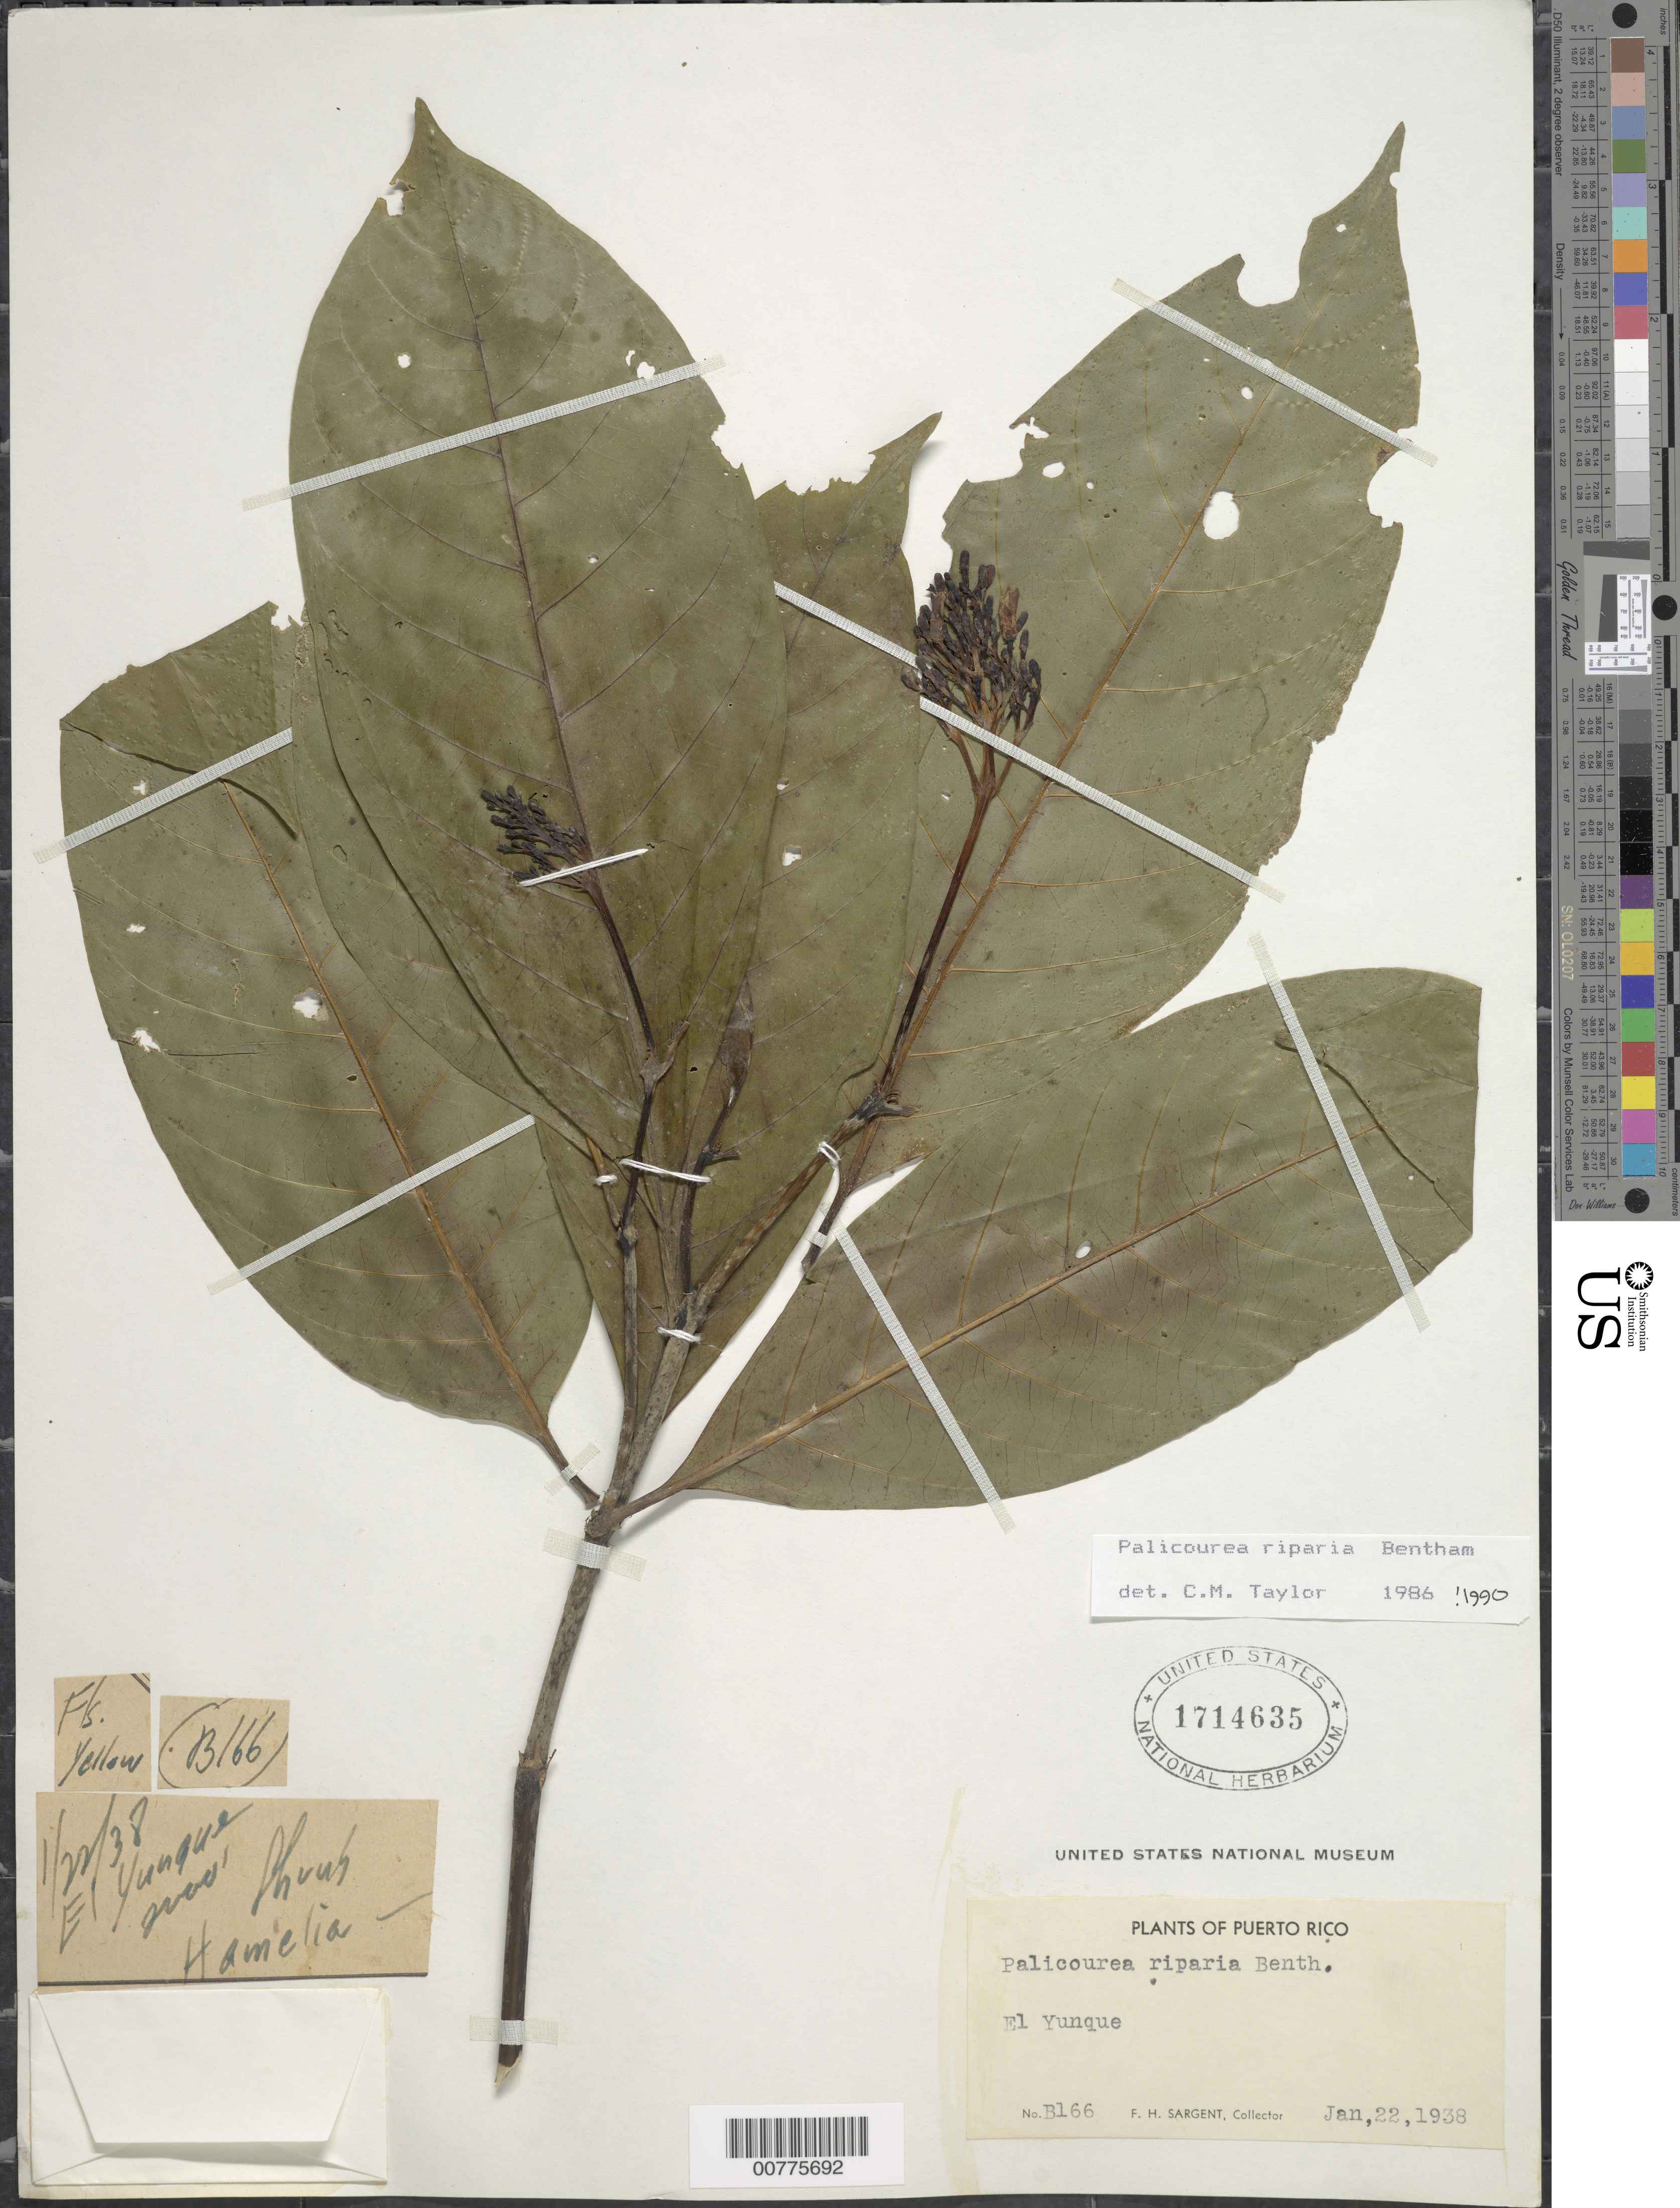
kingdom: Plantae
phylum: Tracheophyta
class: Magnoliopsida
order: Gentianales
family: Rubiaceae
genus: Palicourea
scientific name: Palicourea croceoides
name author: Desv. ex Ham.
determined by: Taylor, Charlotte M.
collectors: F. H. Sargent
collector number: B166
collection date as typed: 22 Jan 1938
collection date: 1938-01-22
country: Puerto Rico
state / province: Río Grande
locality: El Yunque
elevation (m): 610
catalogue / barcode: US 1714635